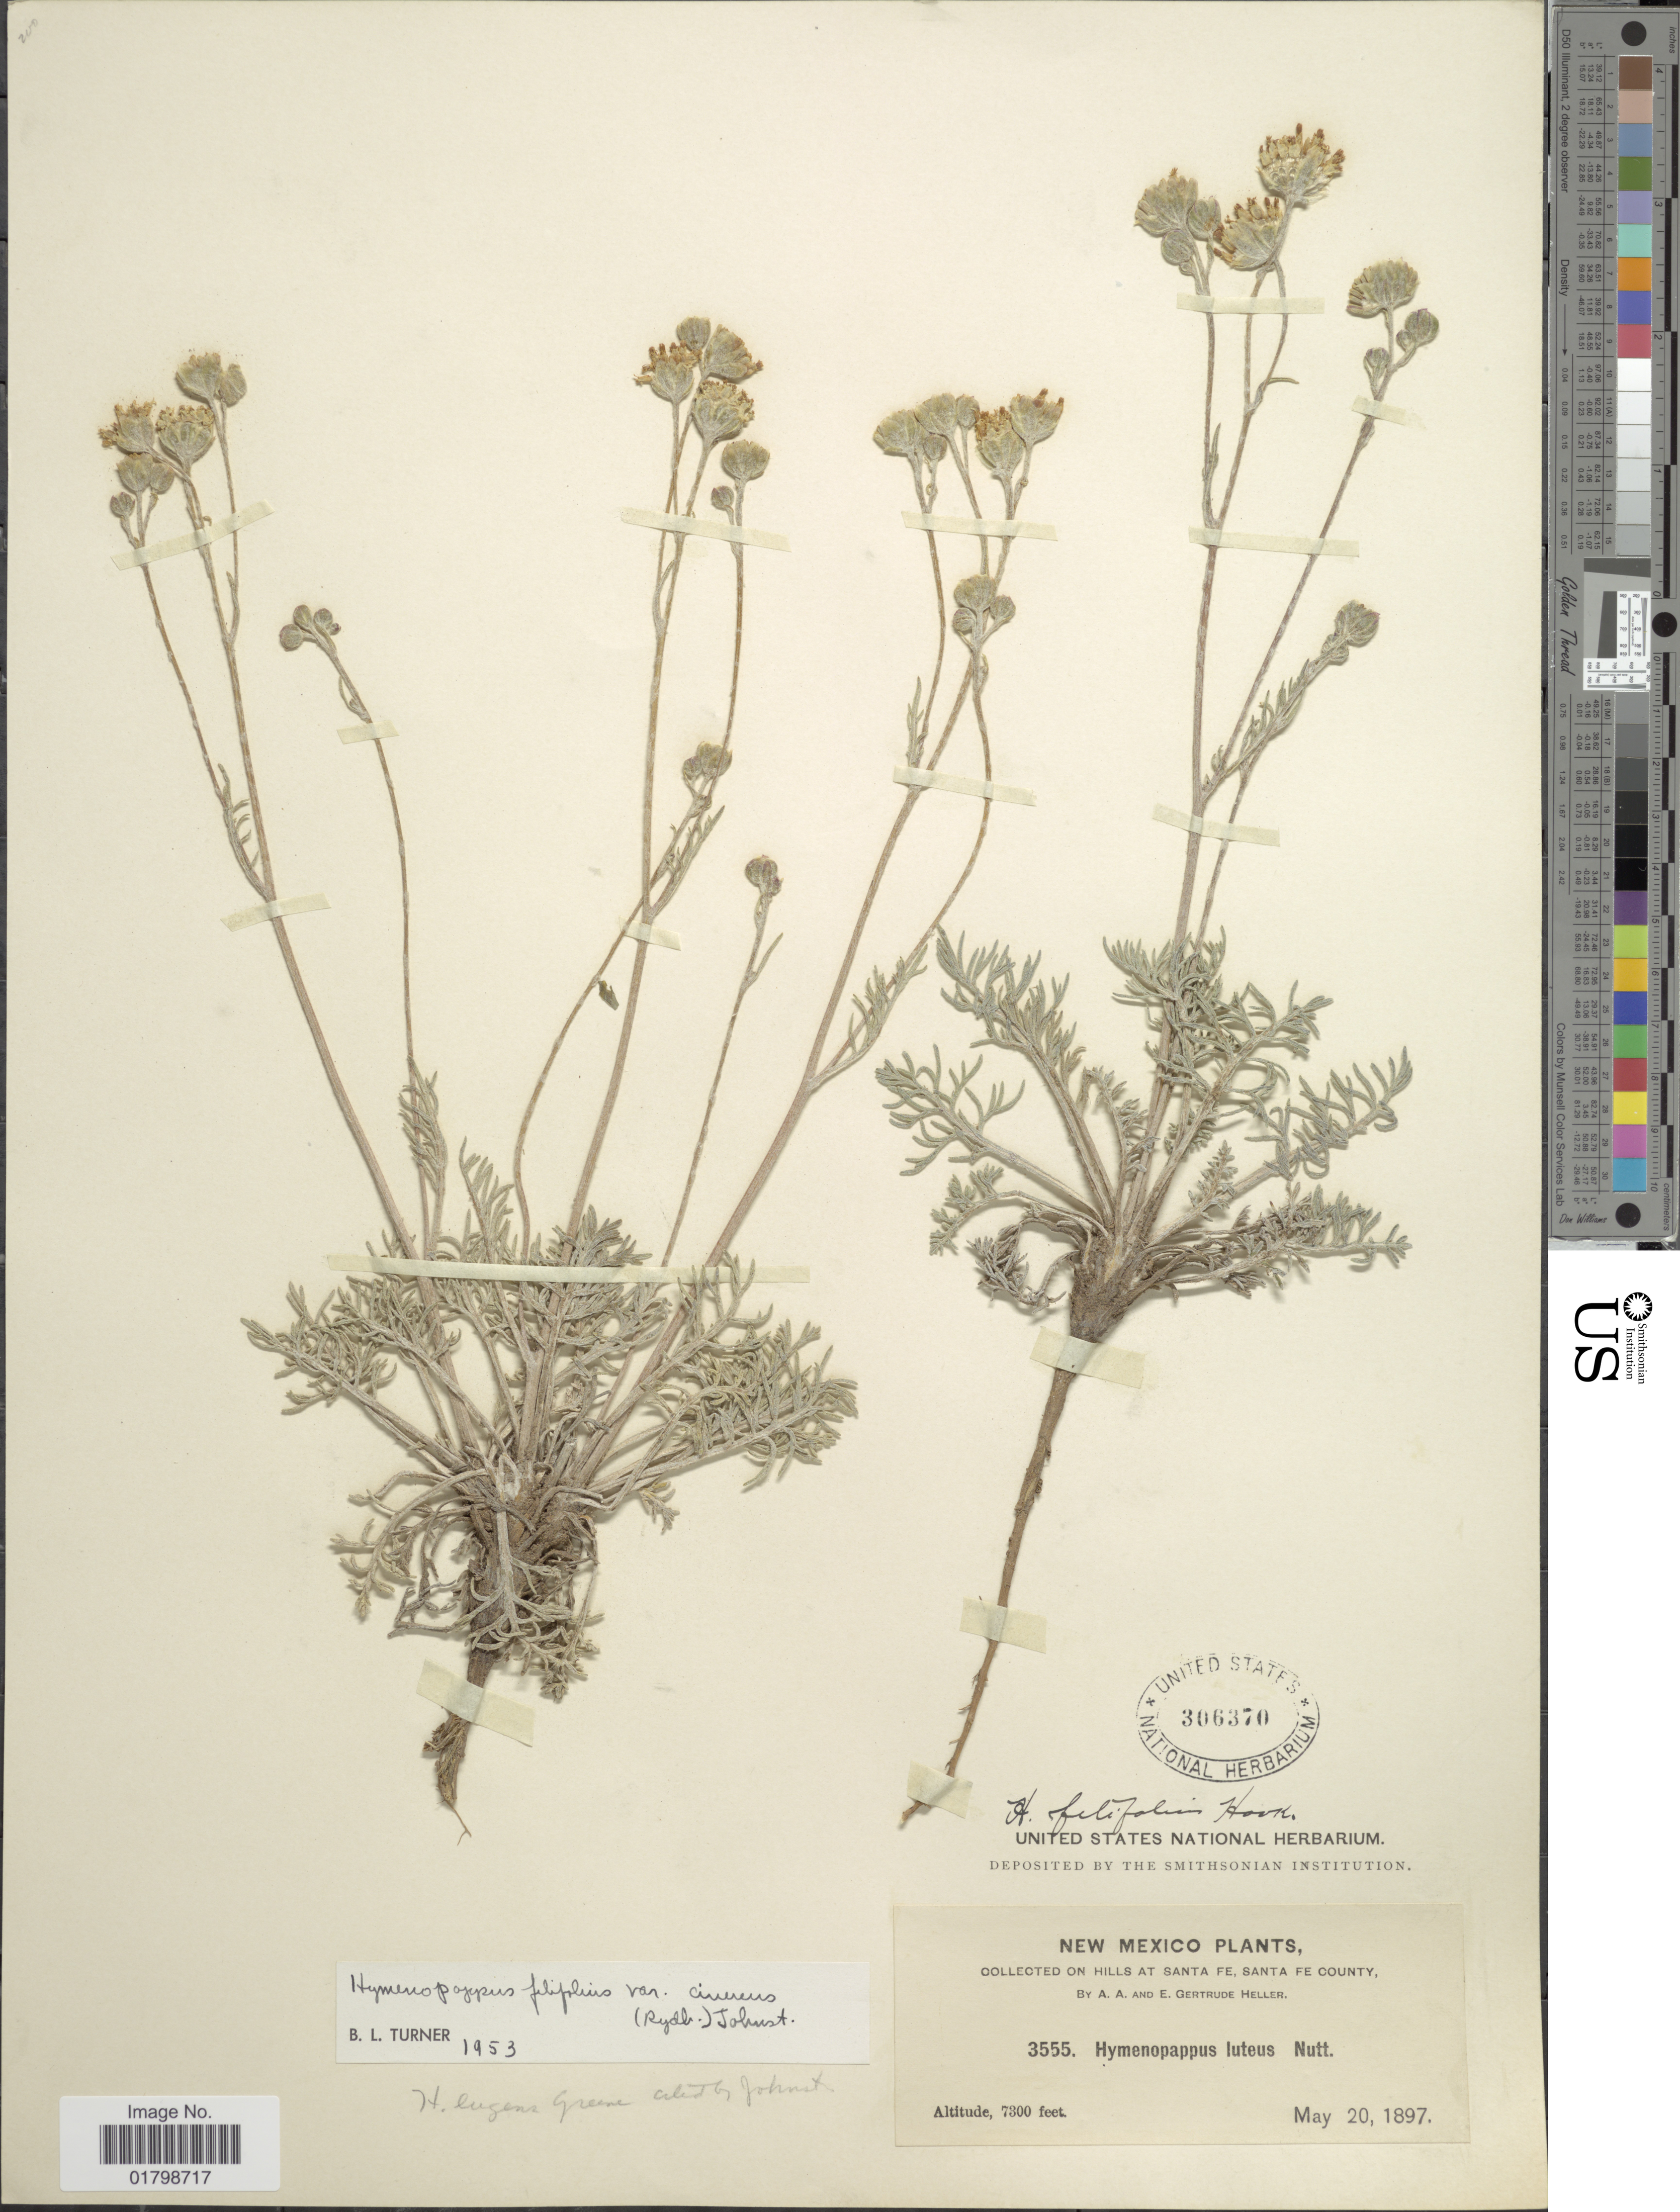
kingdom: Plantae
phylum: Tracheophyta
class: Magnoliopsida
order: Asterales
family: Asteraceae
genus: Hymenopappus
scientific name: Hymenopappus filifolius var. cinereus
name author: (Rydb.) I.M. Johnst.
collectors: A. A. Heller & E. G. Heller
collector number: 3555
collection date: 1897-05-20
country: United States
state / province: New Mexico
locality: Hills at Santa Fe, Santa Fe County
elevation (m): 2225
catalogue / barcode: US 306370